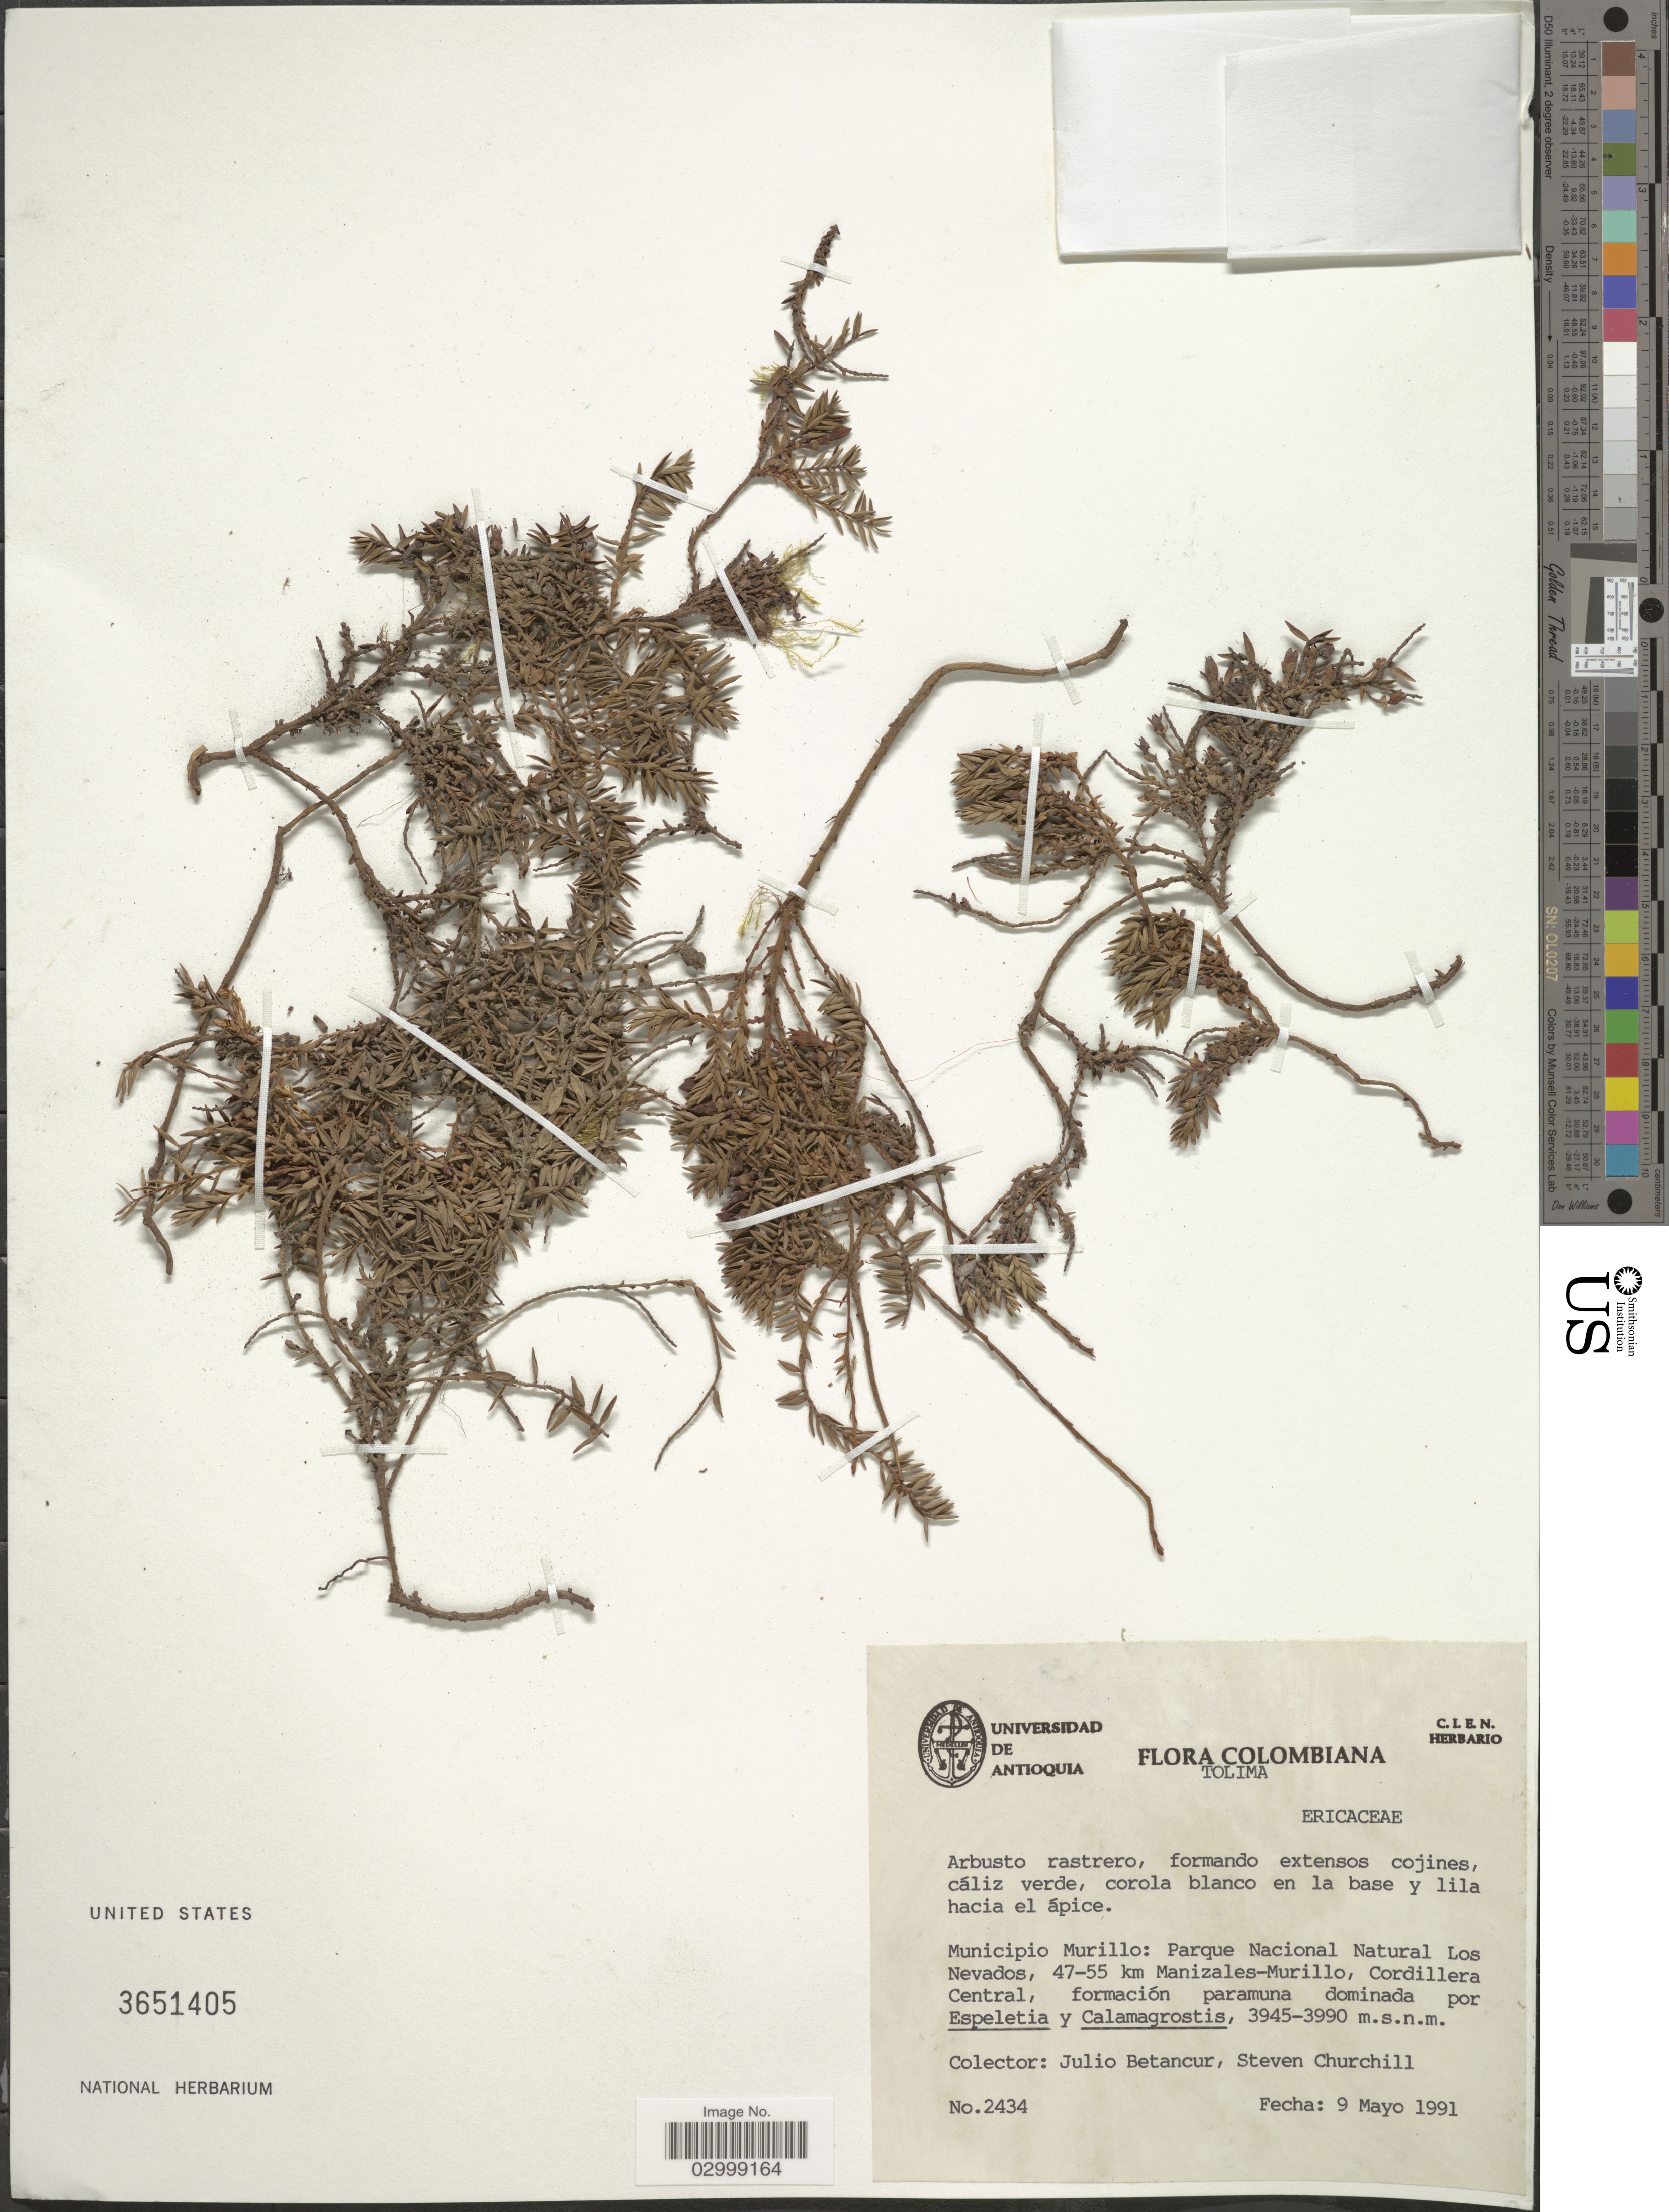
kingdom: Plantae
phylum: Tracheophyta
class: Magnoliopsida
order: Ericales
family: Ericaceae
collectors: J. Betancur & S. Churchill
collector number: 2434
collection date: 1991-05-09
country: Colombia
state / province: Tolima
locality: Municipio Murillo: Parque Nacional Natural Los Nevados, 47-55 km Manizales-Murillo, Cordillera Central.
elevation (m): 3945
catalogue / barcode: US 3651405